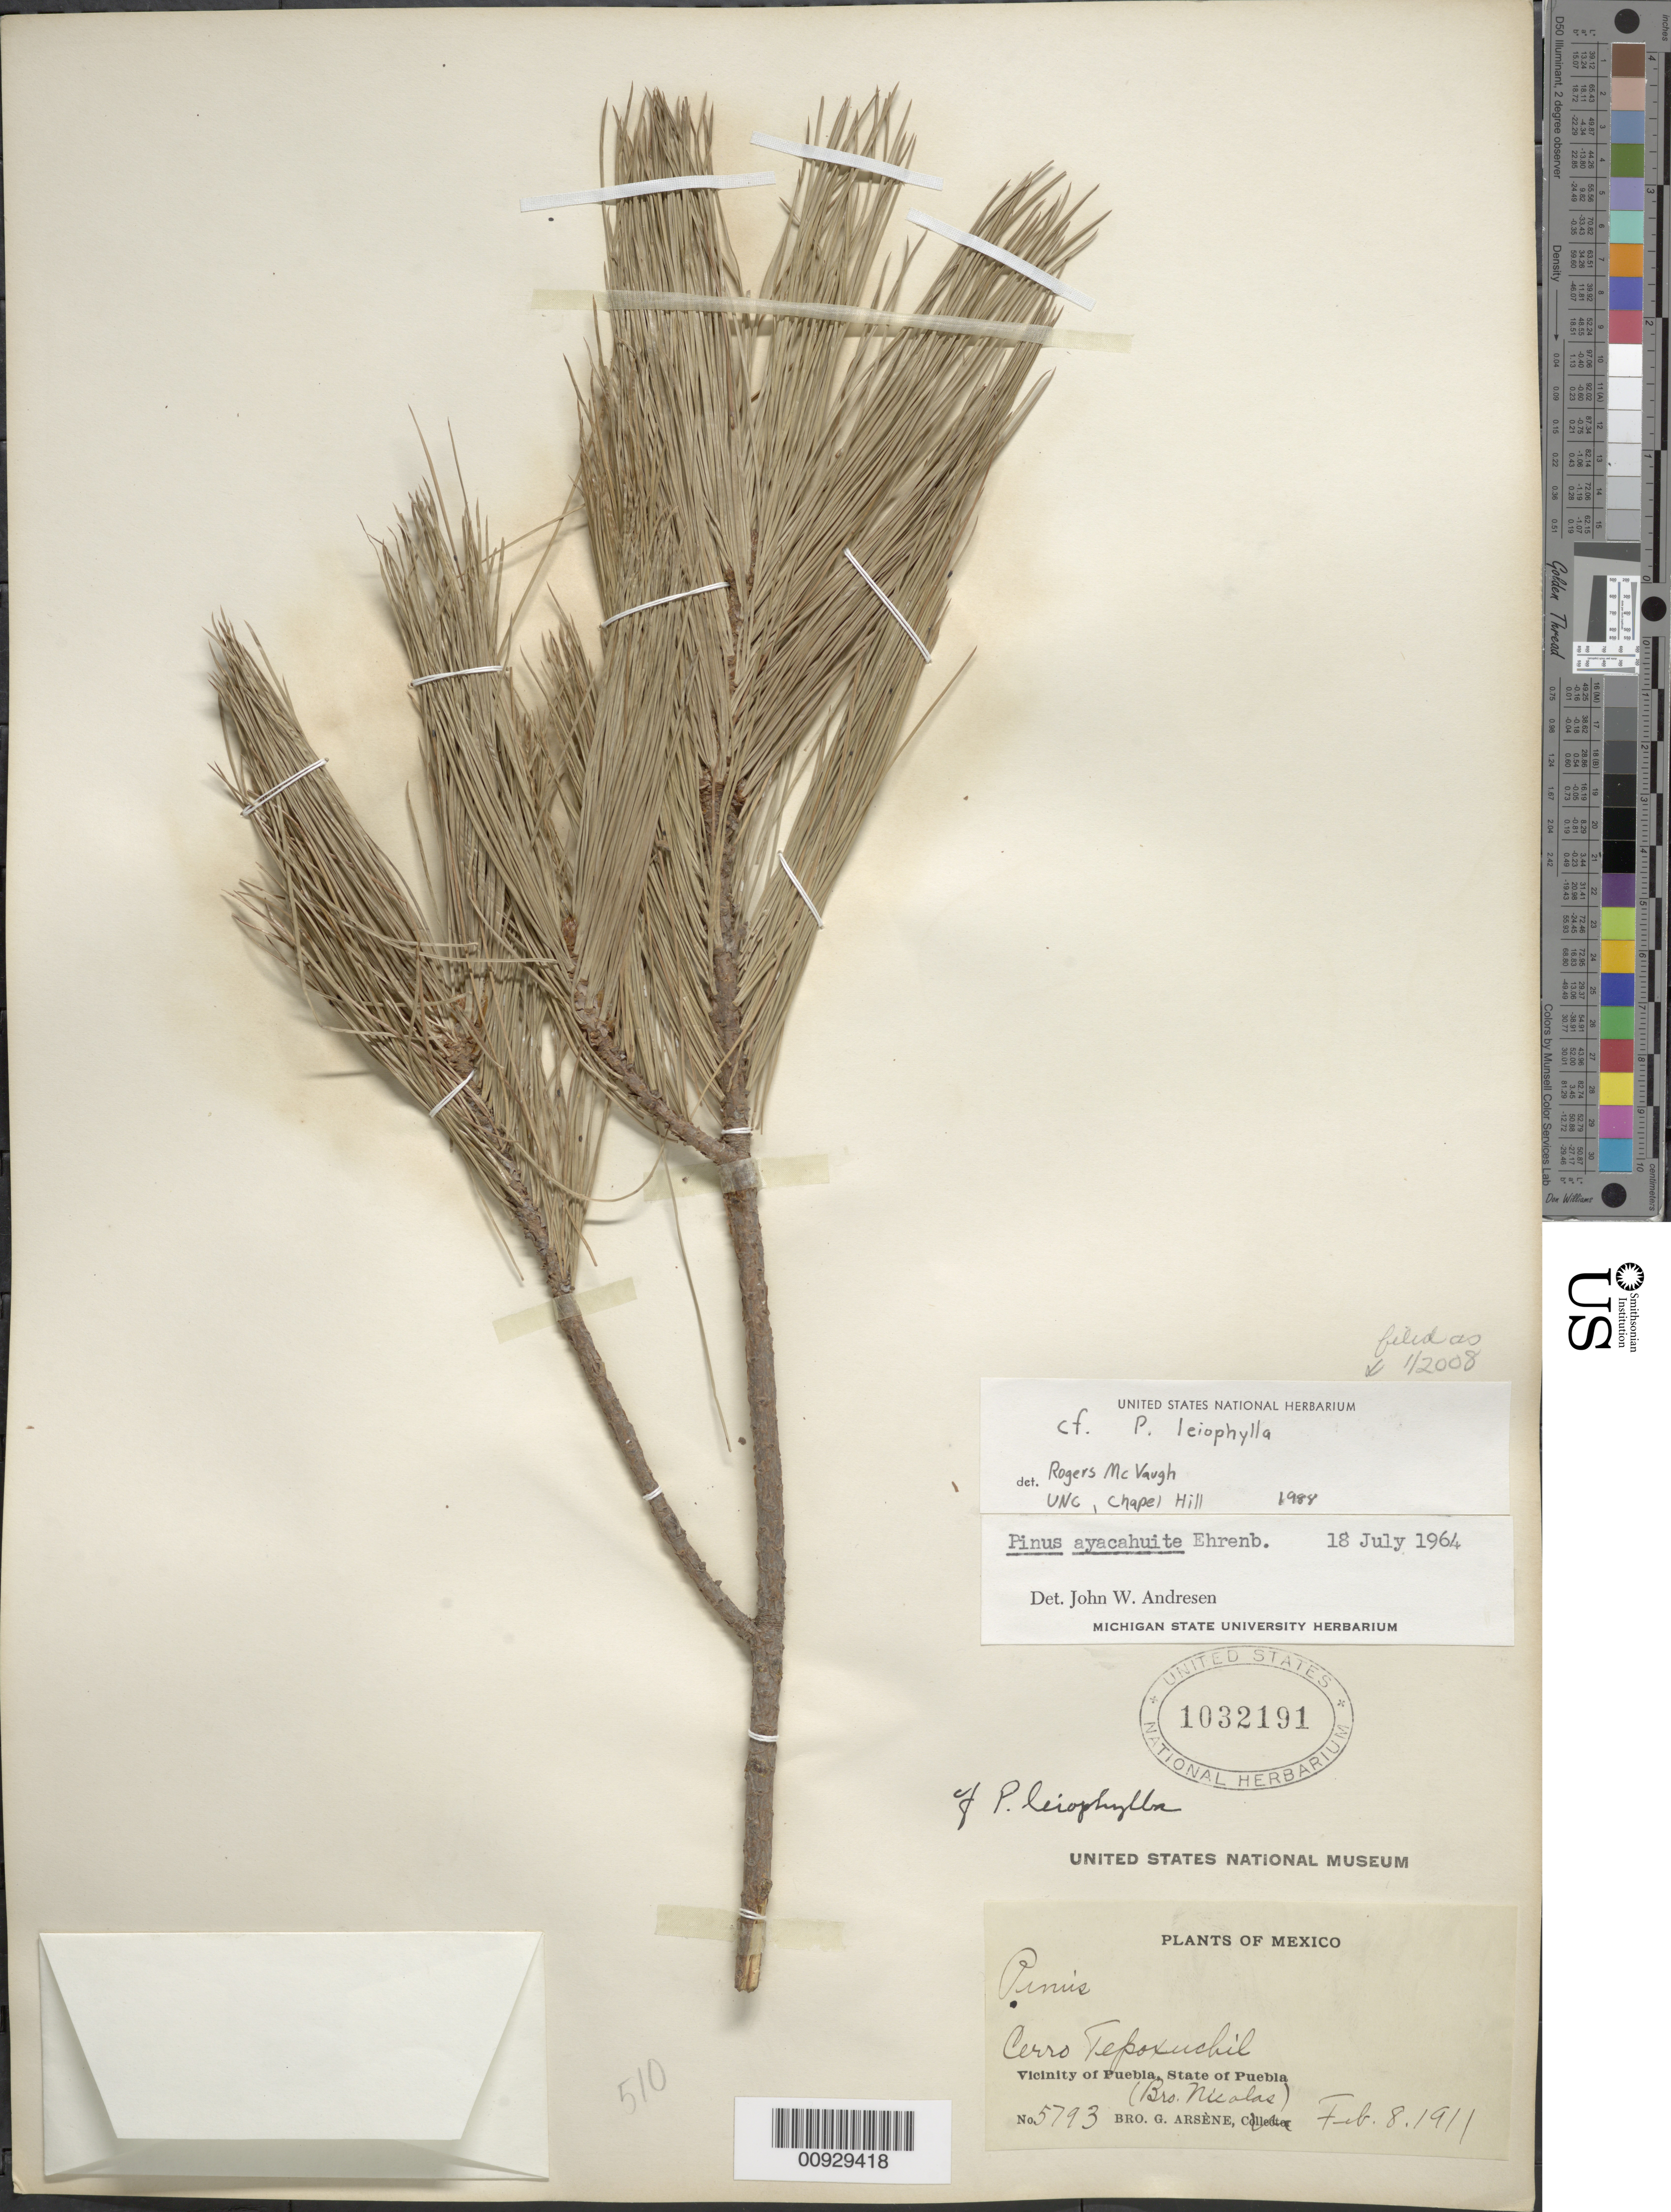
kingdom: Plantae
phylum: Tracheophyta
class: Pinopsida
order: Pinales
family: Pinaceae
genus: Pinus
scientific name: Pinus leiophylla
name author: Schiede ex Schltdl. & Cham.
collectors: B. Nicolas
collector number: Arsène, Bro. G. No. 5793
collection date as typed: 08 Feb 1911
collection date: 1911-02-08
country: Mexico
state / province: Puebla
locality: Cerro Tepoxuchil. Vicinity of Puebla, State of Puebla.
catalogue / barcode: US 1032191